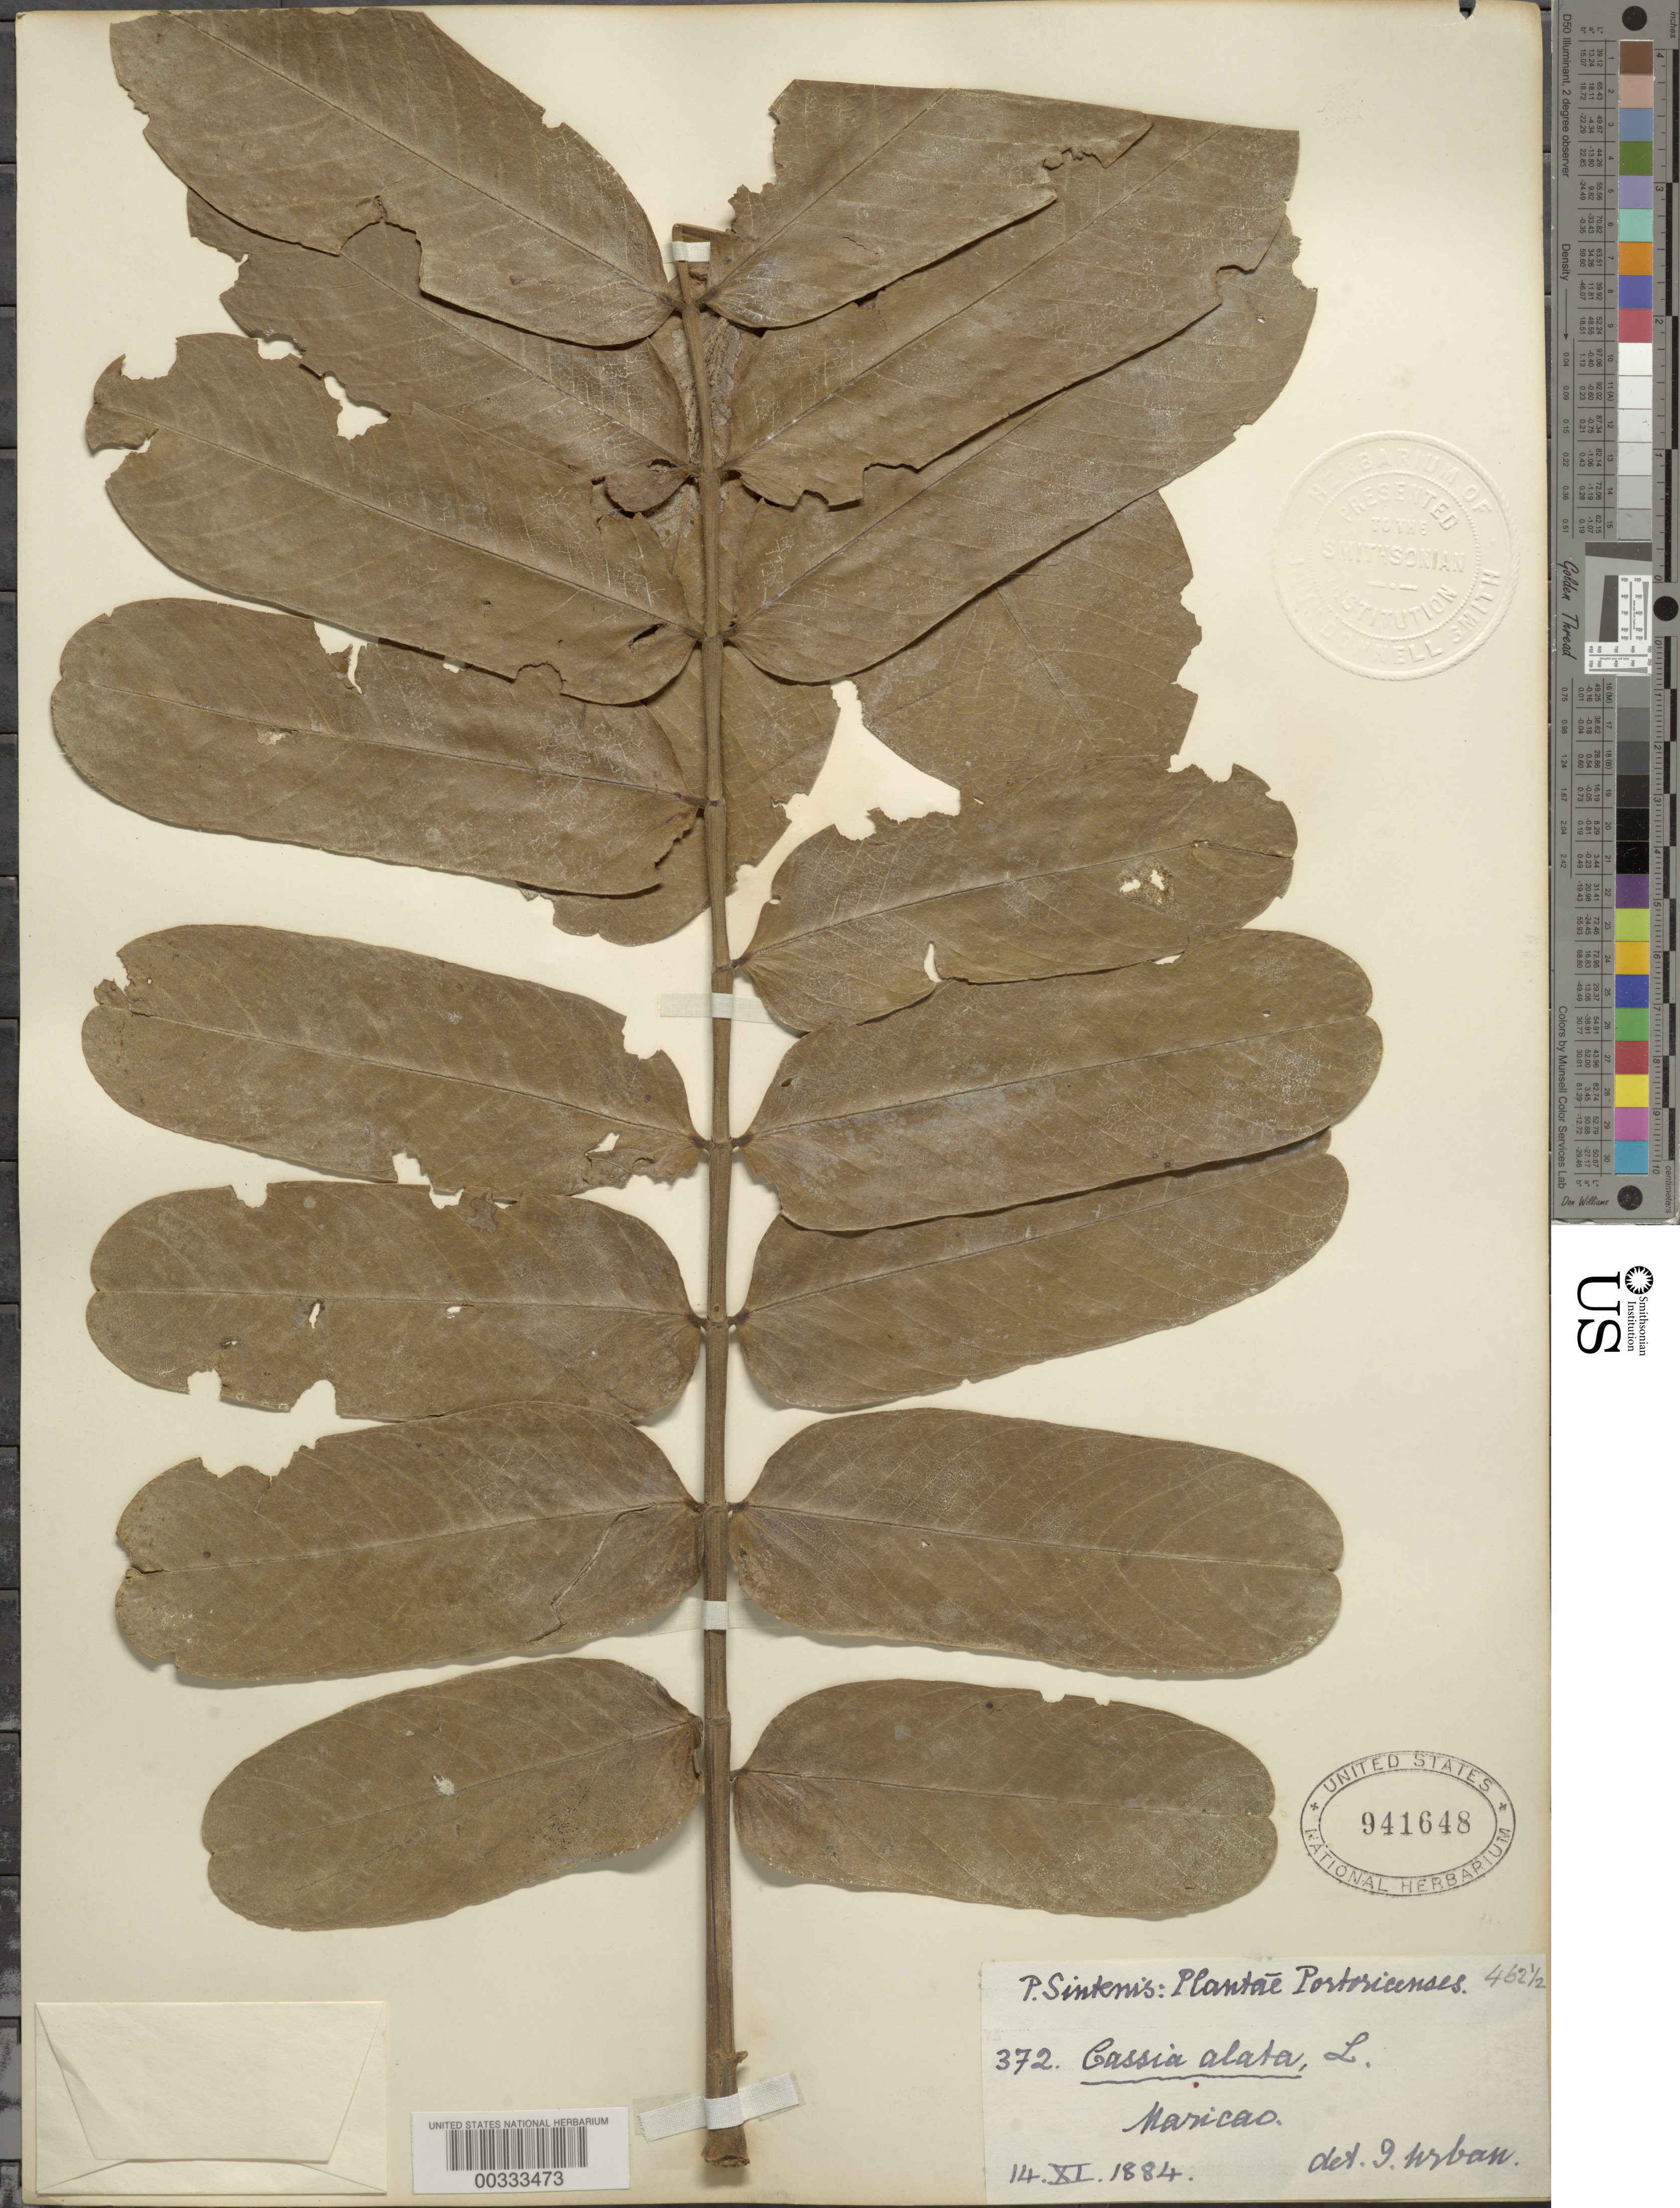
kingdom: Plantae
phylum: Tracheophyta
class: Magnoliopsida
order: Fabales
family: Fabaceae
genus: Senna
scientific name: Senna alata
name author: (L.) Roxb.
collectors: P. Sintenis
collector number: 372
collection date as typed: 14 Nov 1884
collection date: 1884-11-14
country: Puerto Rico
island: Greater Antilles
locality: Maricao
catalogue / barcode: US 941648